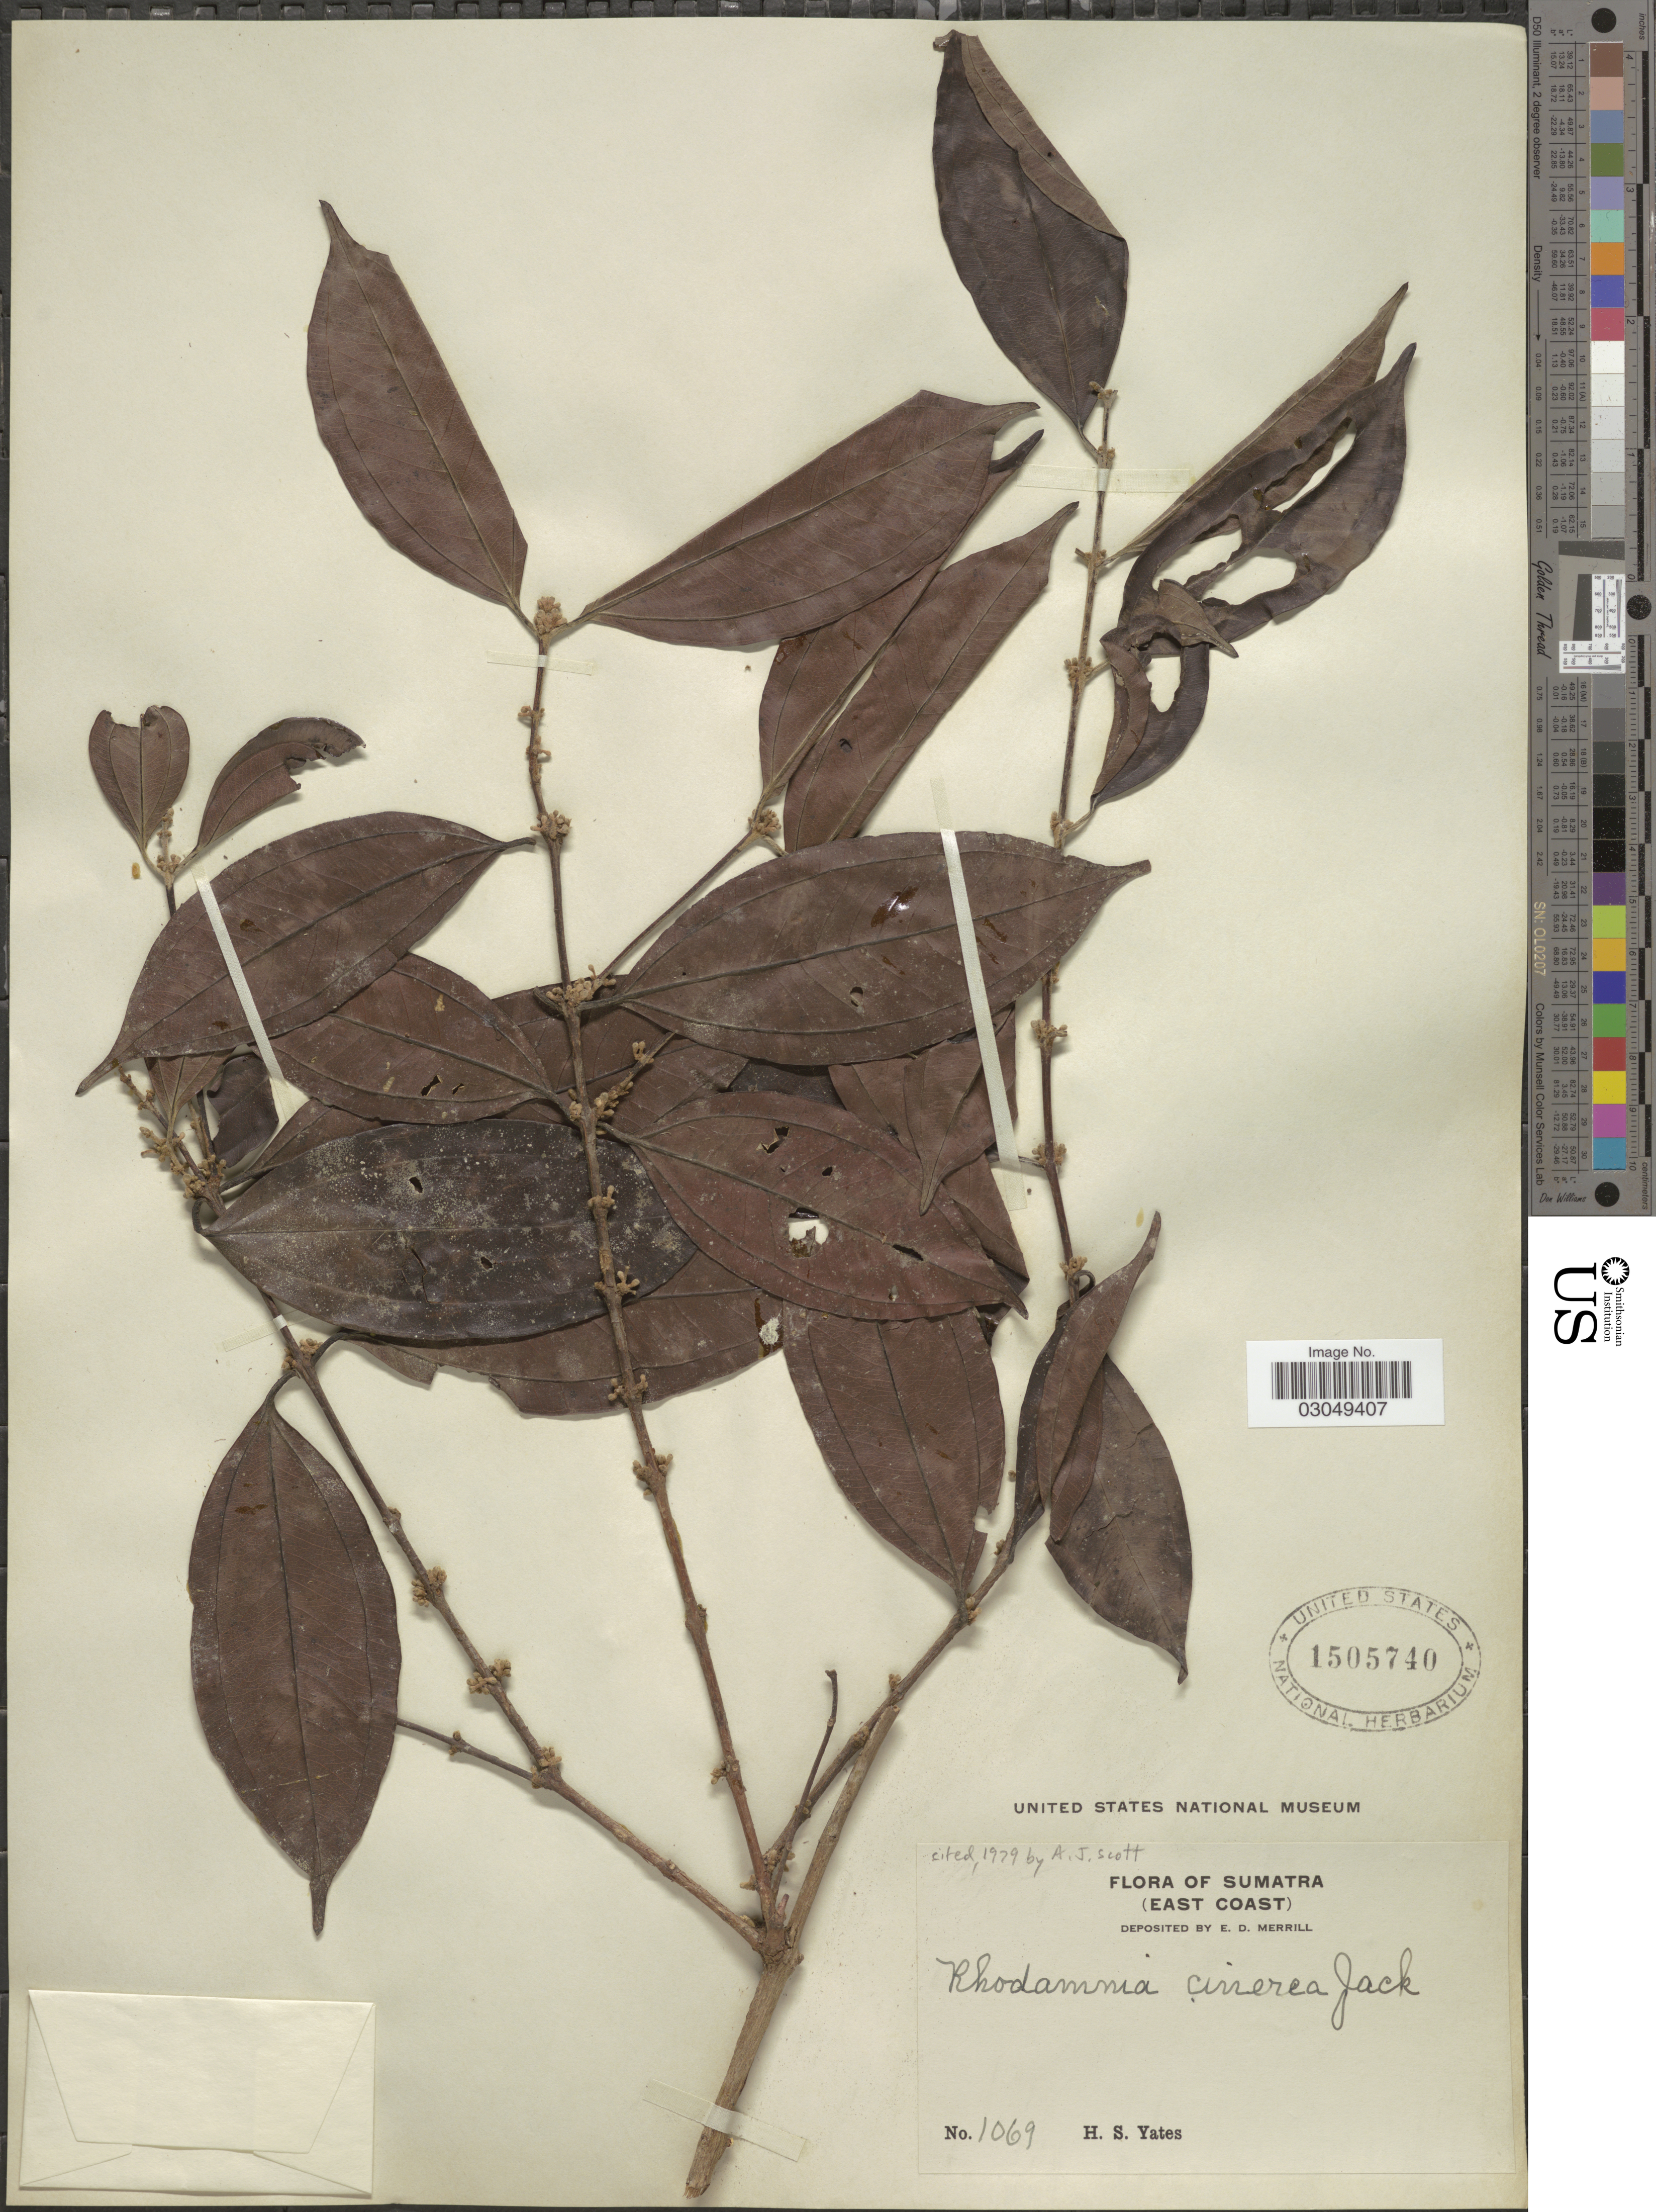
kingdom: Plantae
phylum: Tracheophyta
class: Magnoliopsida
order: Myrtales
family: Myrtaceae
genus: Rhodamnia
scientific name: Rhodamnia cinerea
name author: Jack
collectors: H. S. Yates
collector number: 1069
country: Indonesia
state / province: Sumatra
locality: (East Coast).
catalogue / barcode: US 1505740